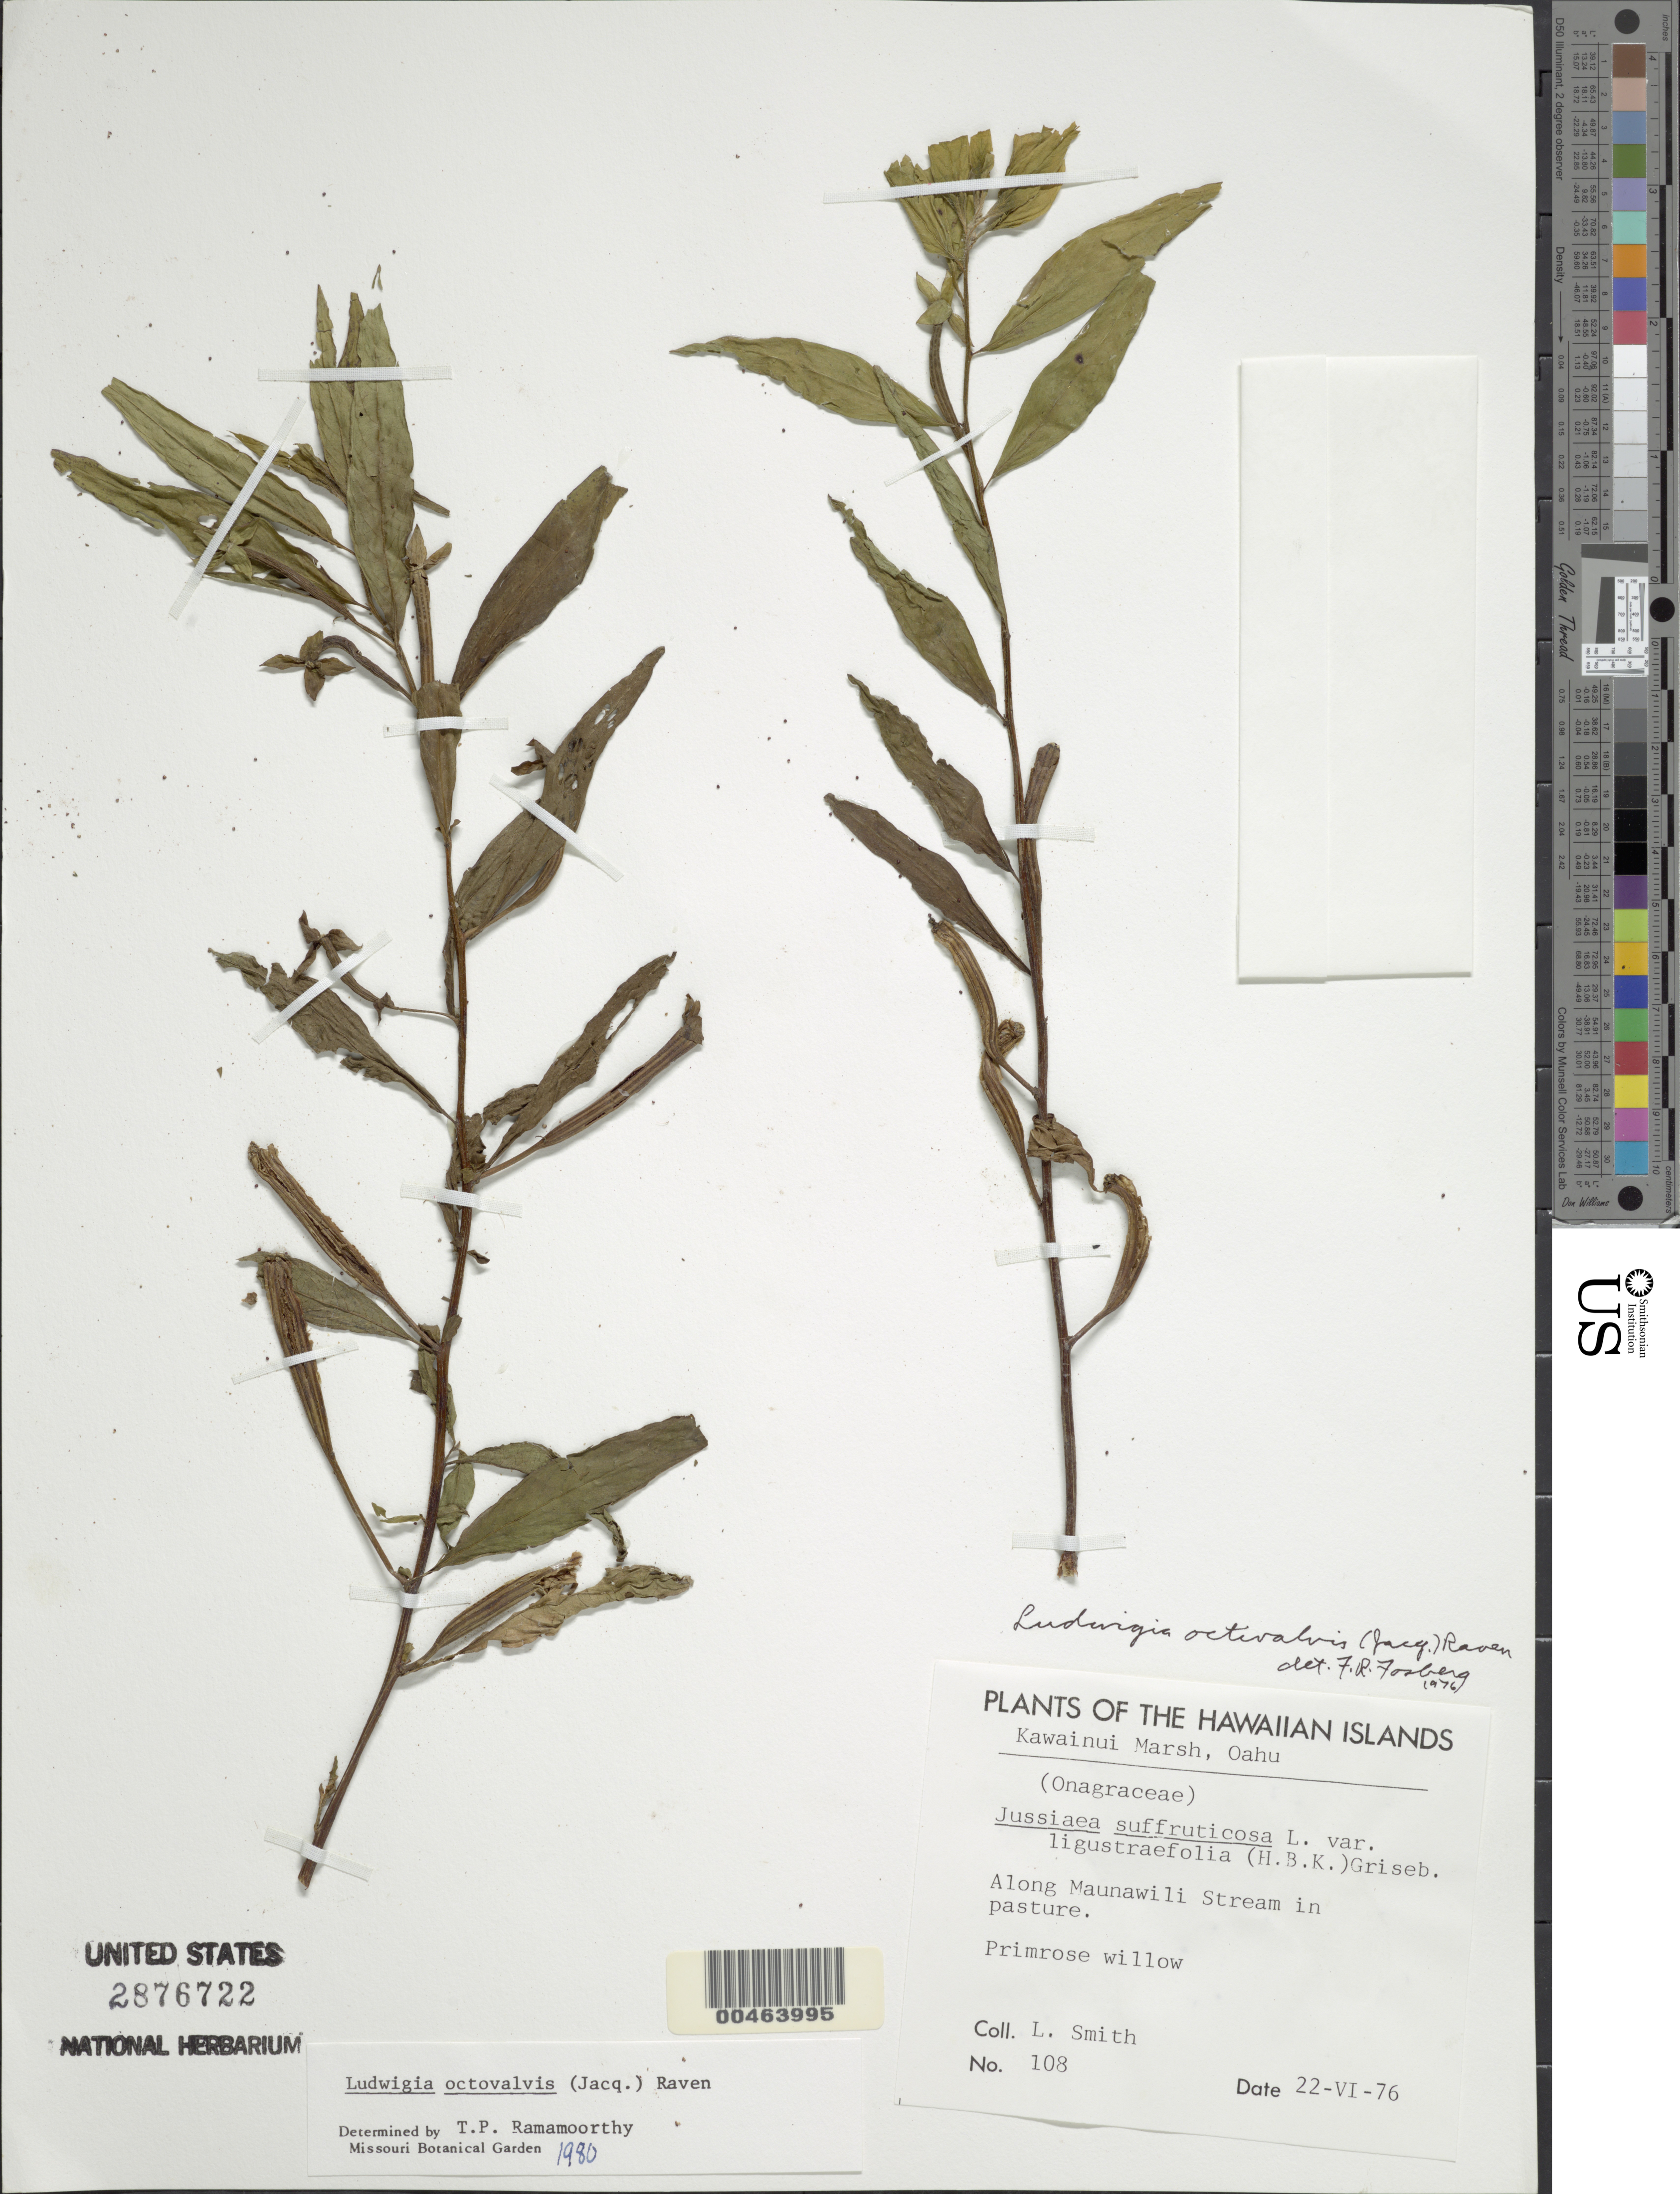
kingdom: Plantae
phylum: Tracheophyta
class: Magnoliopsida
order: Myrtales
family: Onagraceae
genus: Ludwigia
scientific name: Ludwigia octovalvis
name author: (Jacq.) P.H. Raven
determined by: Ramamoorthy, T. P.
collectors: L. Smith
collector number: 108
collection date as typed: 22 Jun 1976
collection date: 1976-06-22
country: United States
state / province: Hawaii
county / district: Honolulu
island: Oahu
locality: Kawainui Marsh: Along Maunawili Stream in pasture.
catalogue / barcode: US 2876722